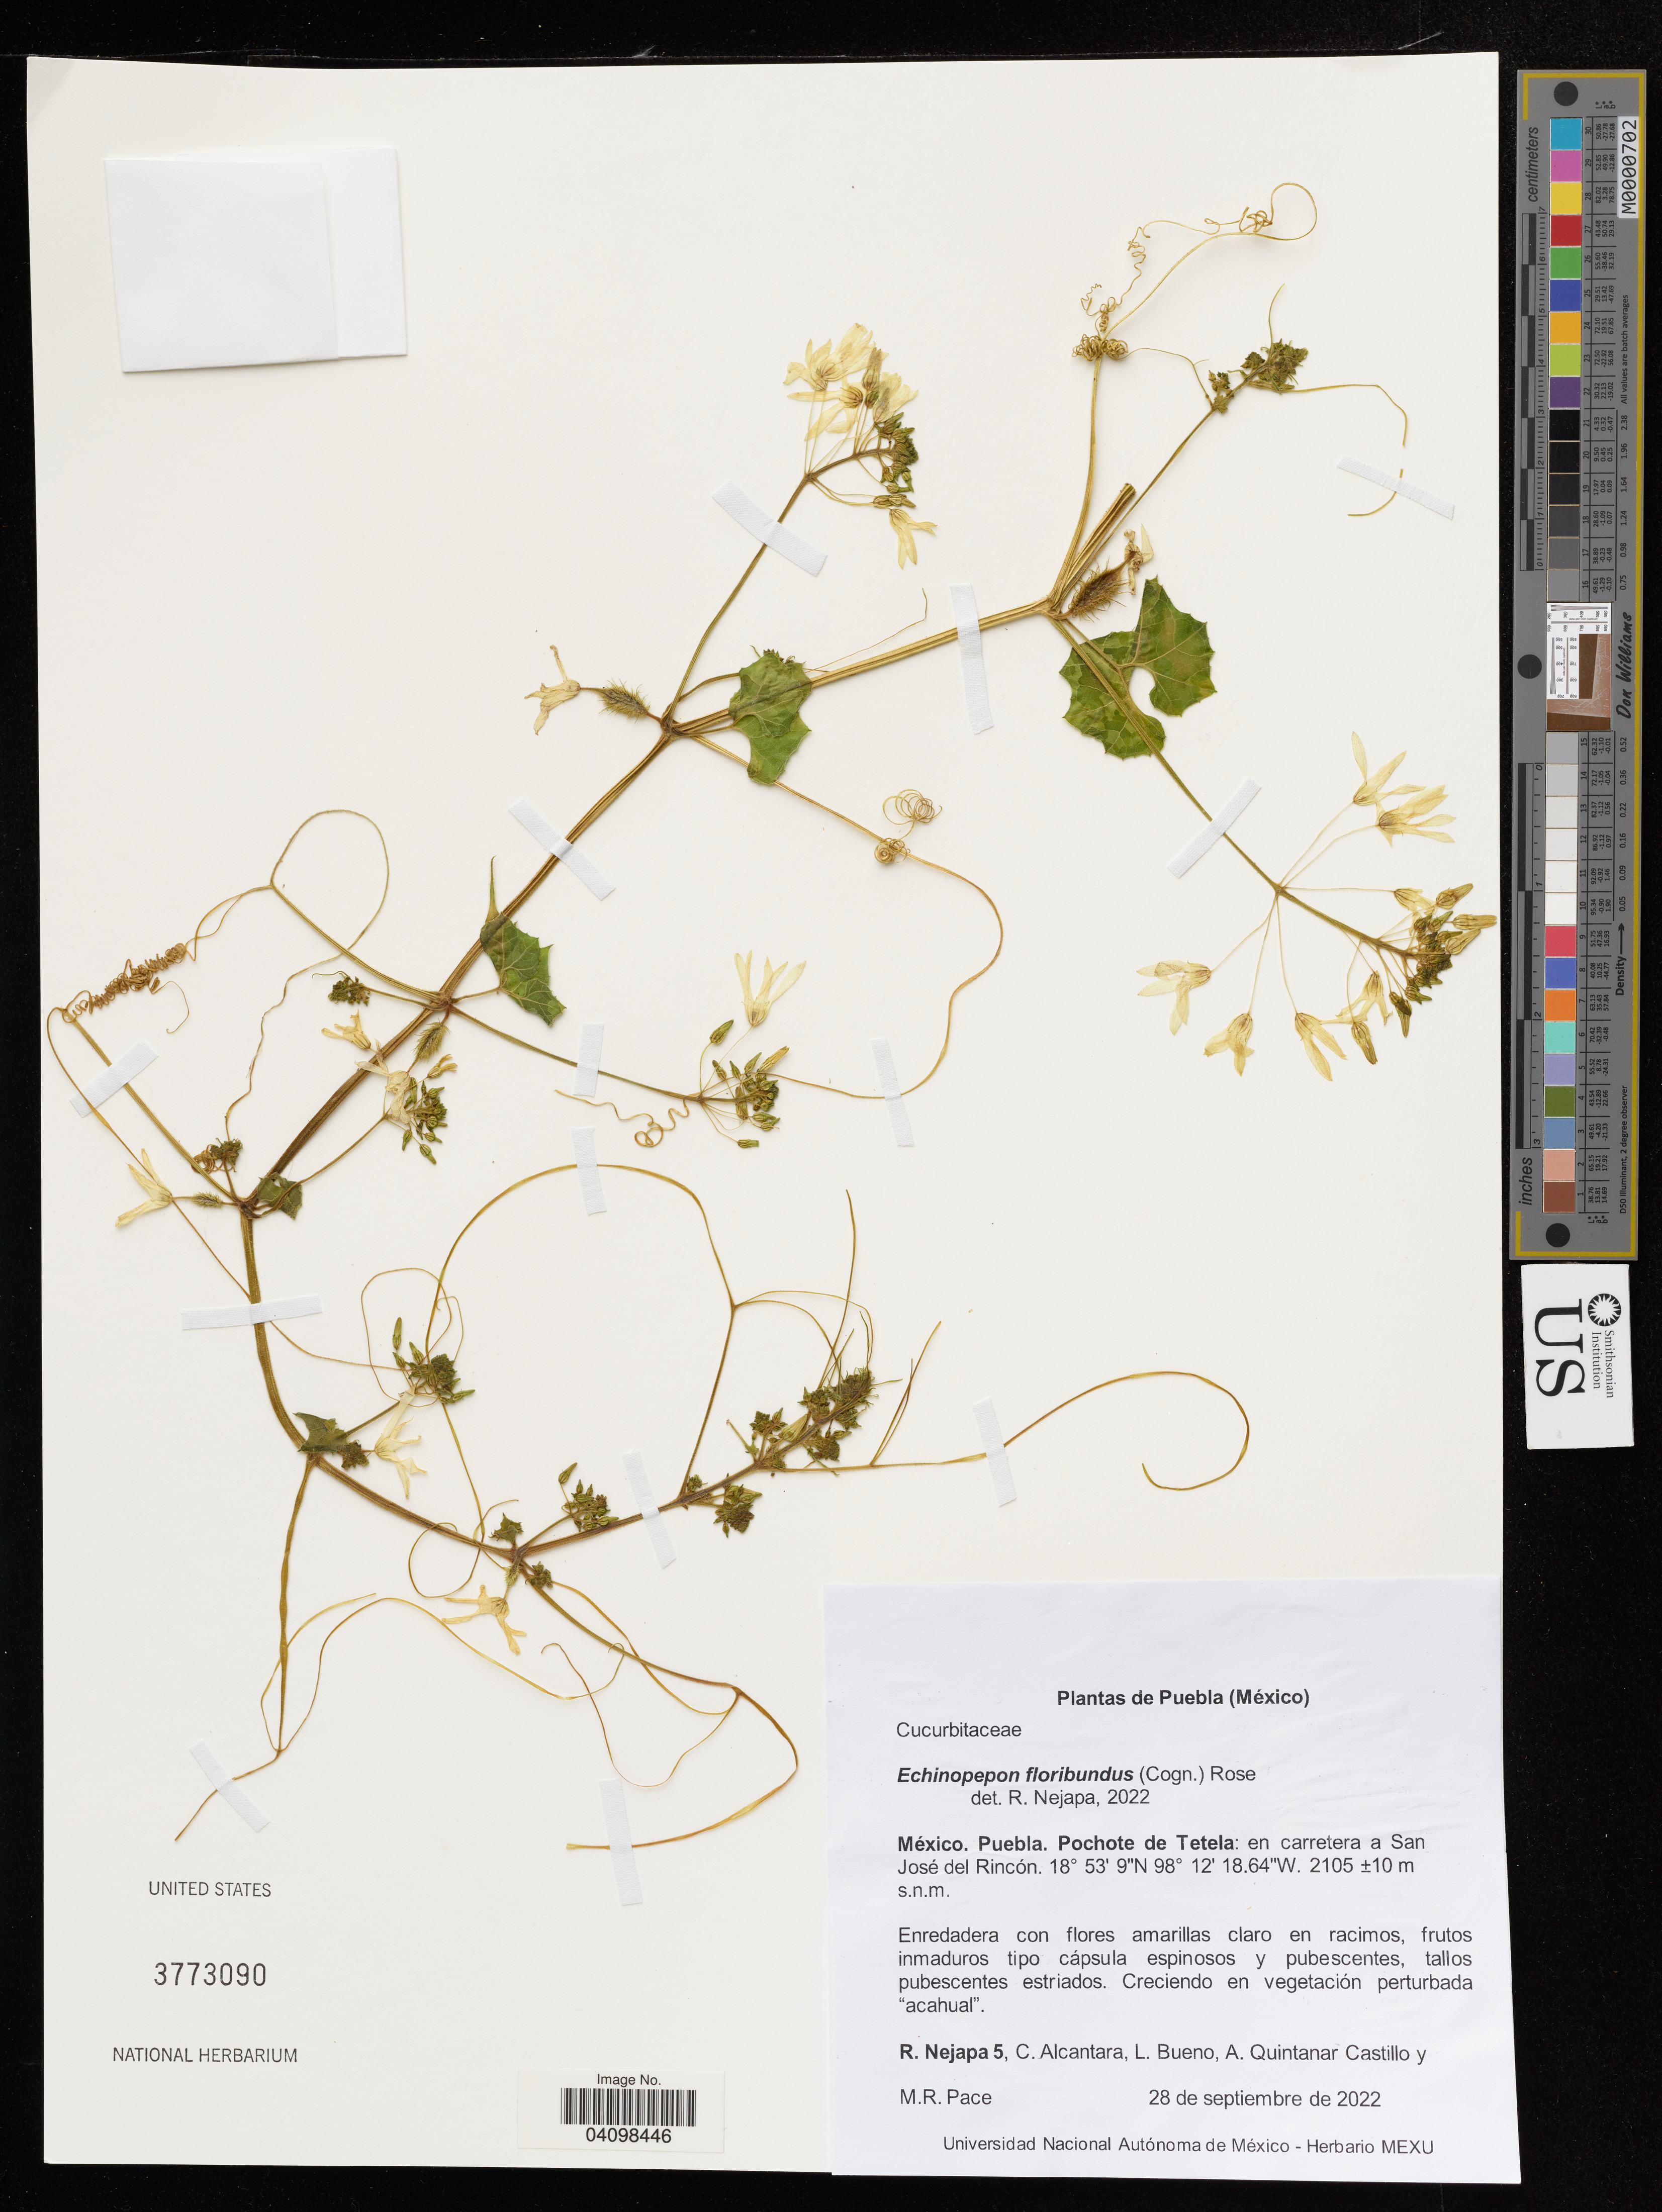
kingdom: Plantae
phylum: Tracheophyta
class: Magnoliopsida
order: Cucurbitales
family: Cucurbitaceae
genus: Echinopepon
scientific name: Echinopepon floribundus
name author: (Cogn.) Rose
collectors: R. Nejapa, C. Alcantara & A. Quintanar Castillo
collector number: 5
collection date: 2022-09-28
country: Mexico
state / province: Puebla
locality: Pochote de Tetela: en carretera a San José del Rincón.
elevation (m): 10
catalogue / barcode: US 3773090